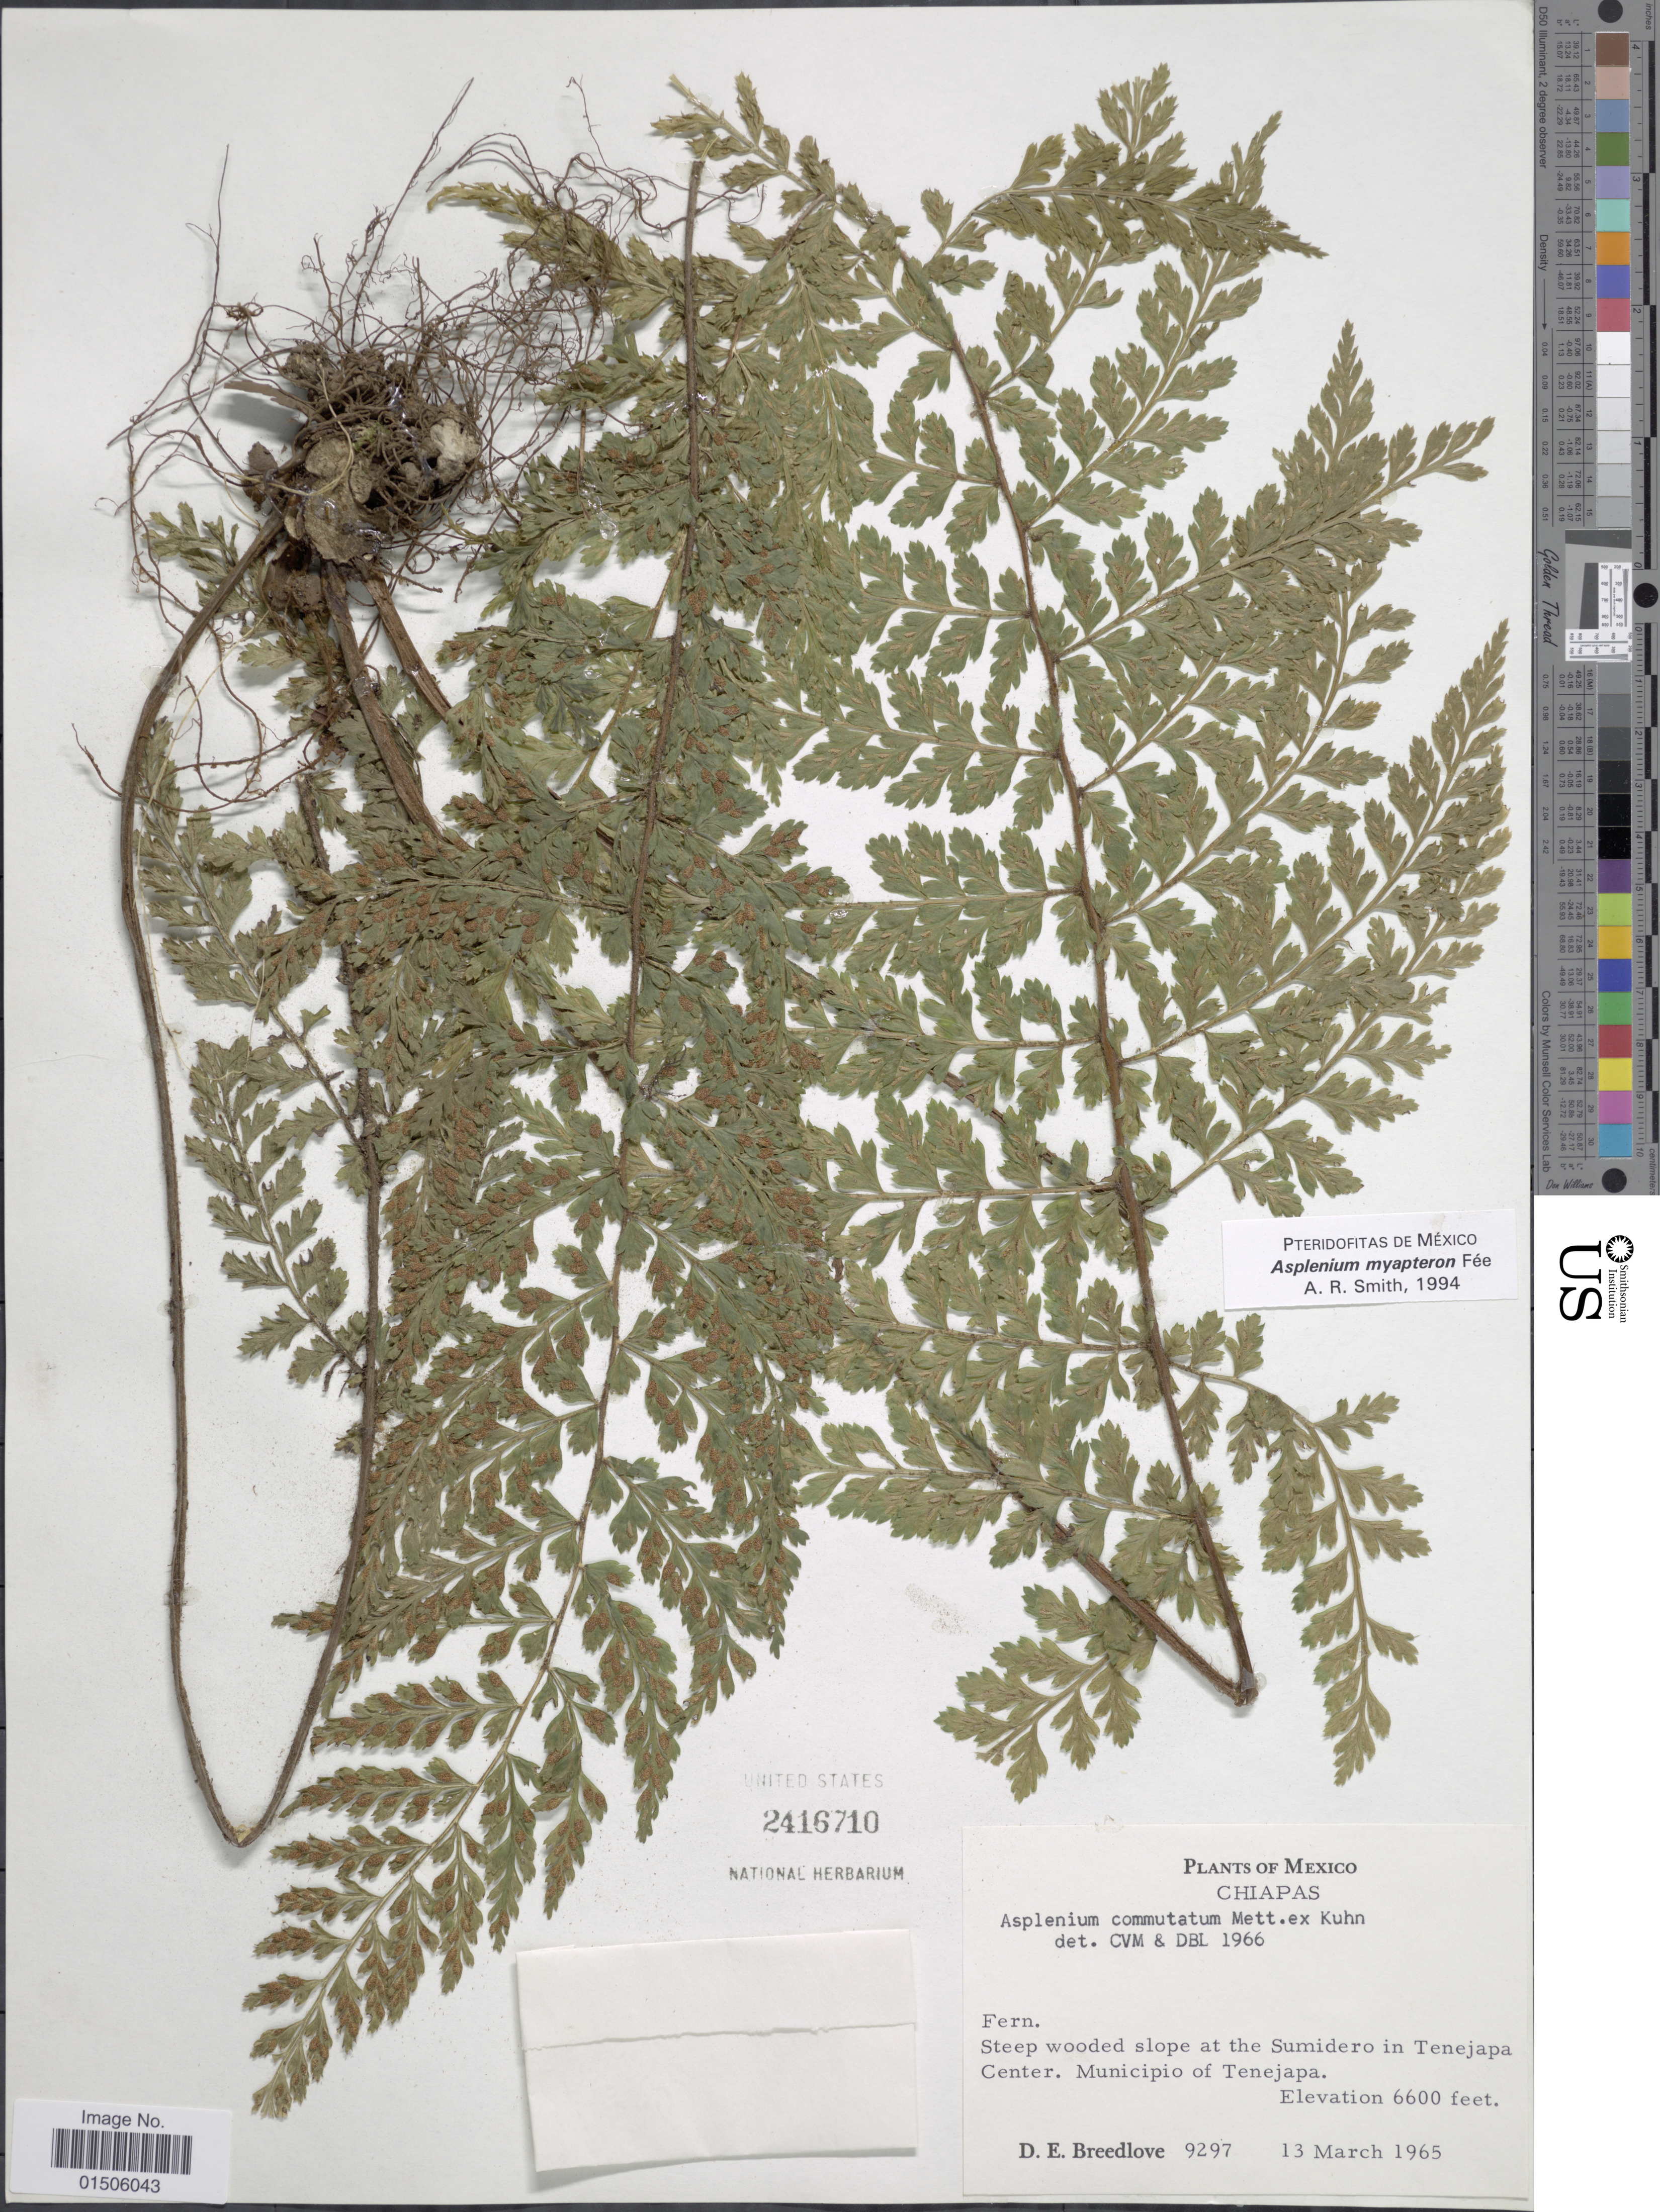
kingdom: Plantae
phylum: Tracheophyta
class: Polypodiopsida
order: Polypodiales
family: Aspleniaceae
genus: Asplenium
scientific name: Asplenium myapteron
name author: Fée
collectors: D. E. Breedlove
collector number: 9297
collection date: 1965-03-13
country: Mexico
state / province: Chiapas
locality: Steep wooded slope at the Sumidero in Tenejapa Center. Municpio of Tenejapa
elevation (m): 2012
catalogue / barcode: US 2416710